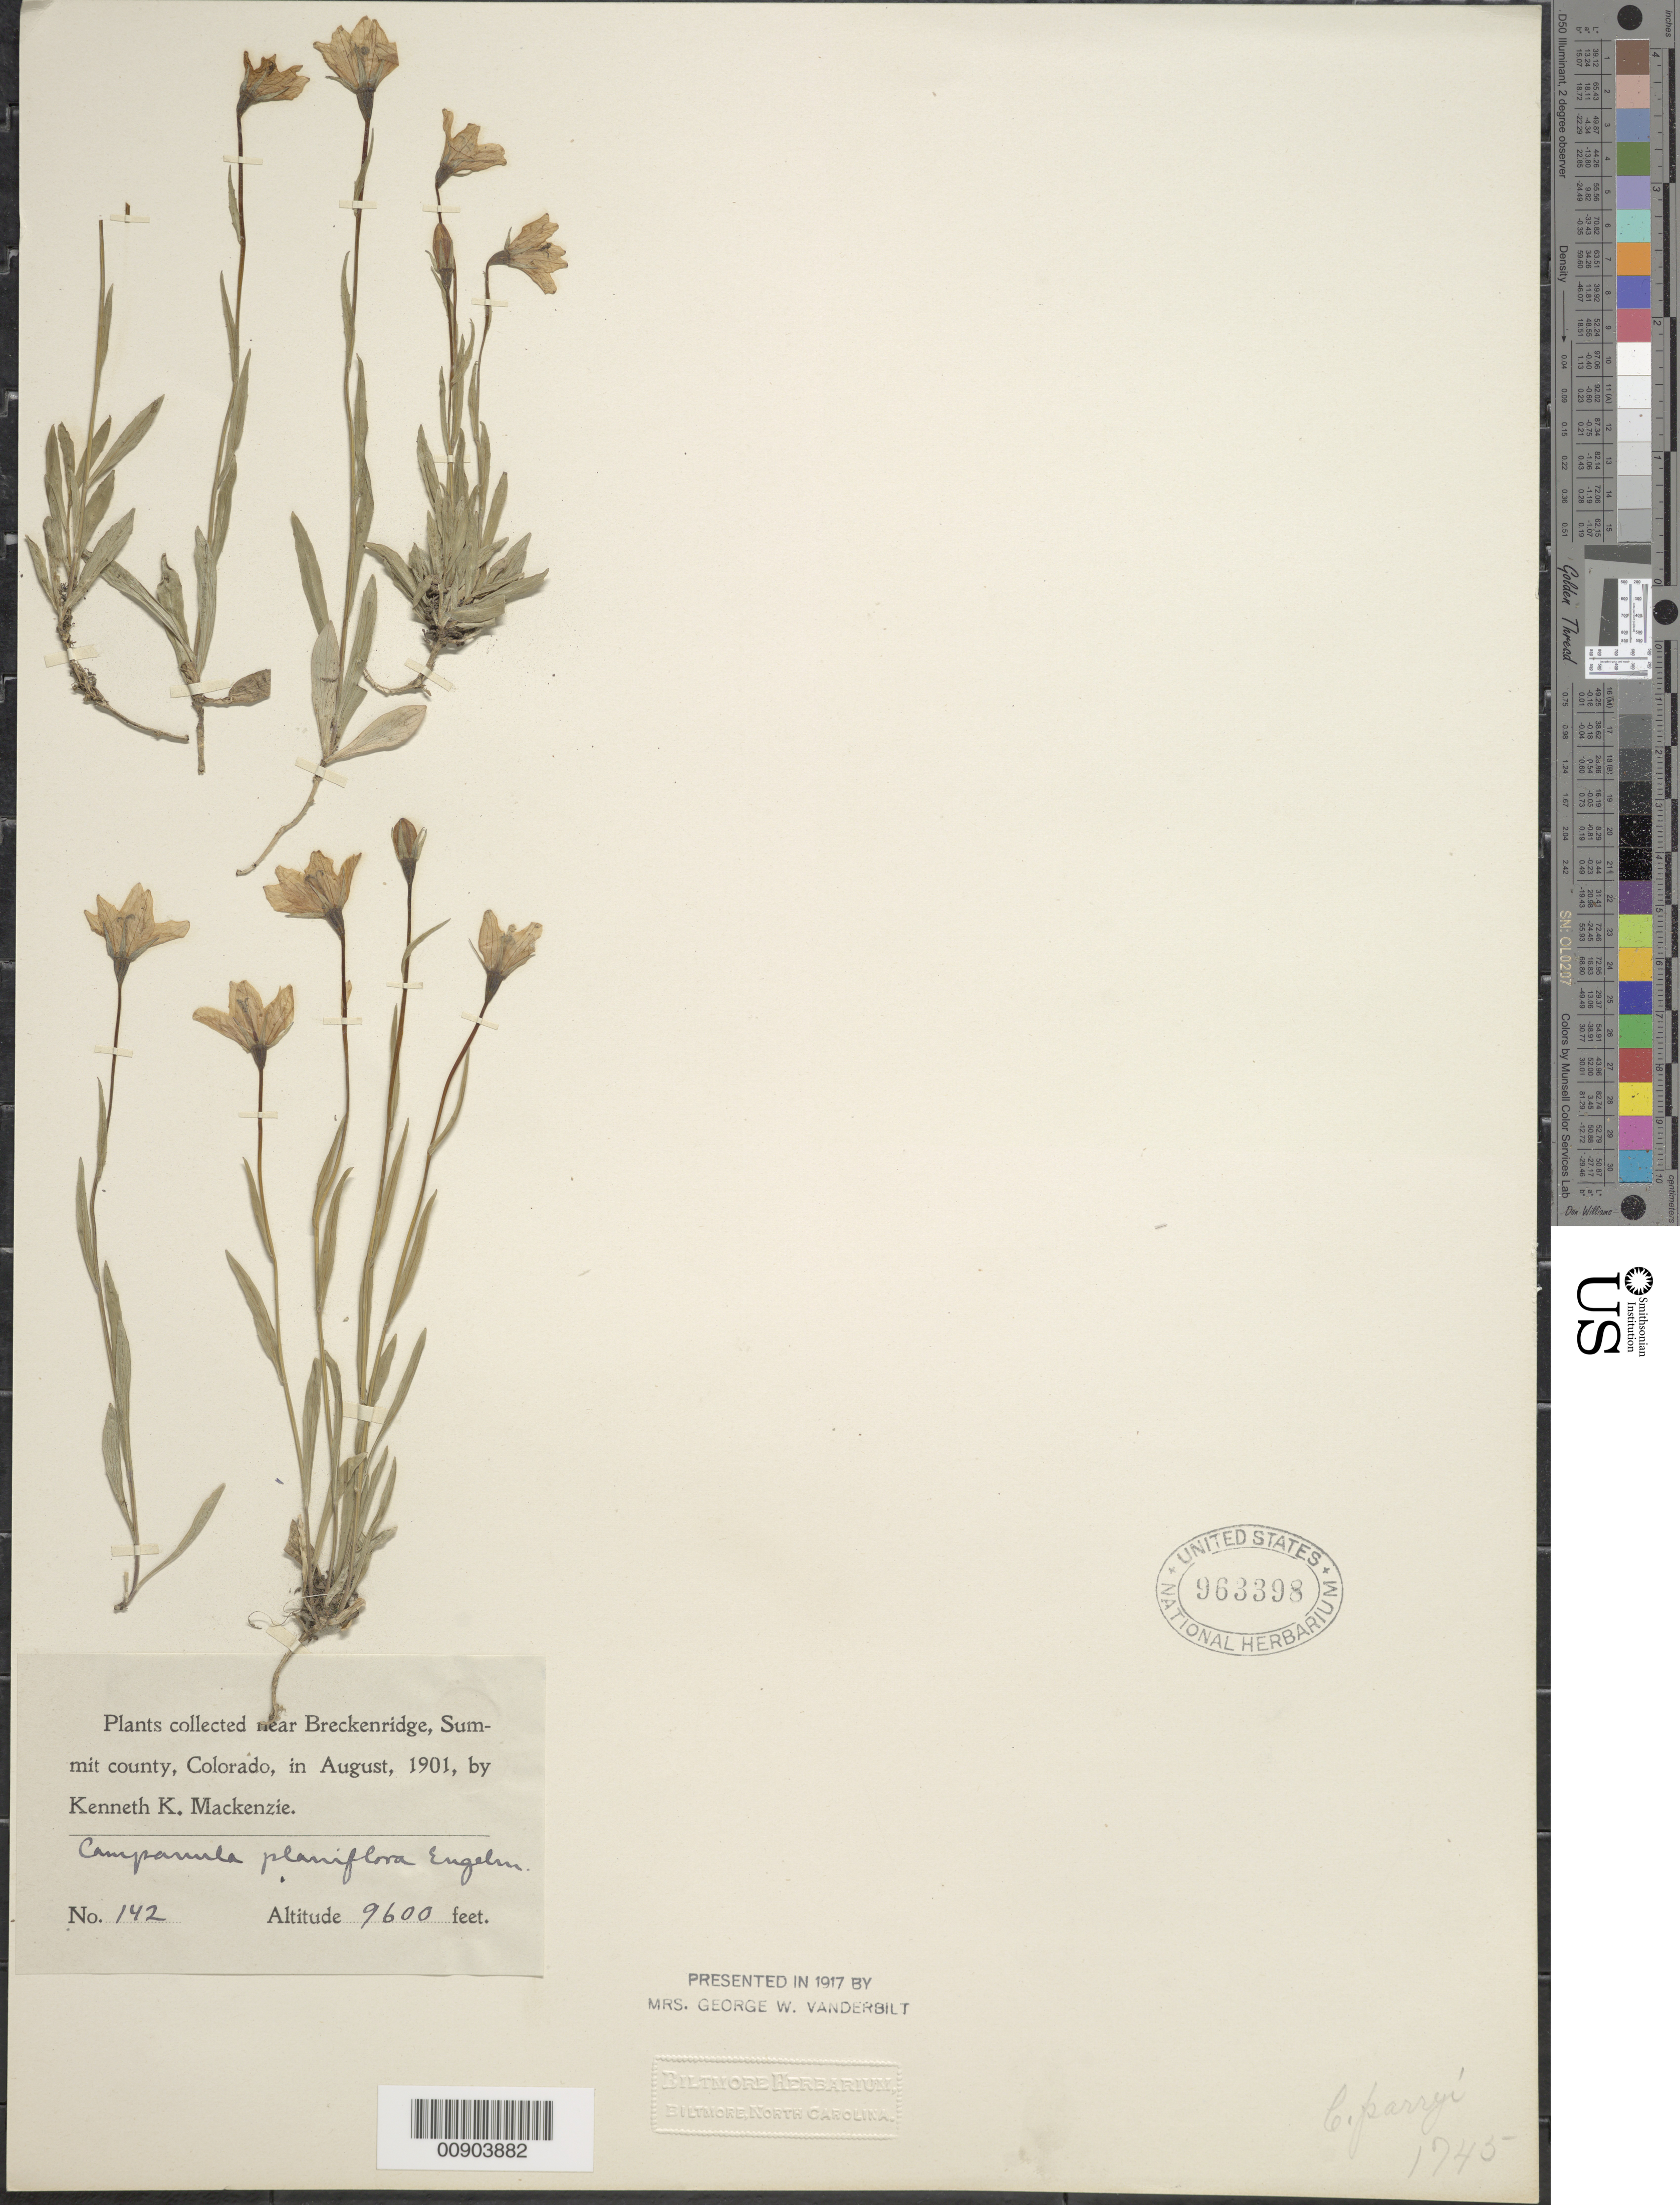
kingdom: Plantae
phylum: Tracheophyta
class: Magnoliopsida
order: Asterales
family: Campanulaceae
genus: Campanula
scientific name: Campanula planiflora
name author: Engelm.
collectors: K. K. Mackenzie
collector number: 142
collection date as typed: Aug 1901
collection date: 1901-08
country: United States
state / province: Colorado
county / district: Summit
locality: near Breckenridge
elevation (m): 2865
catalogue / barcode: US 963398